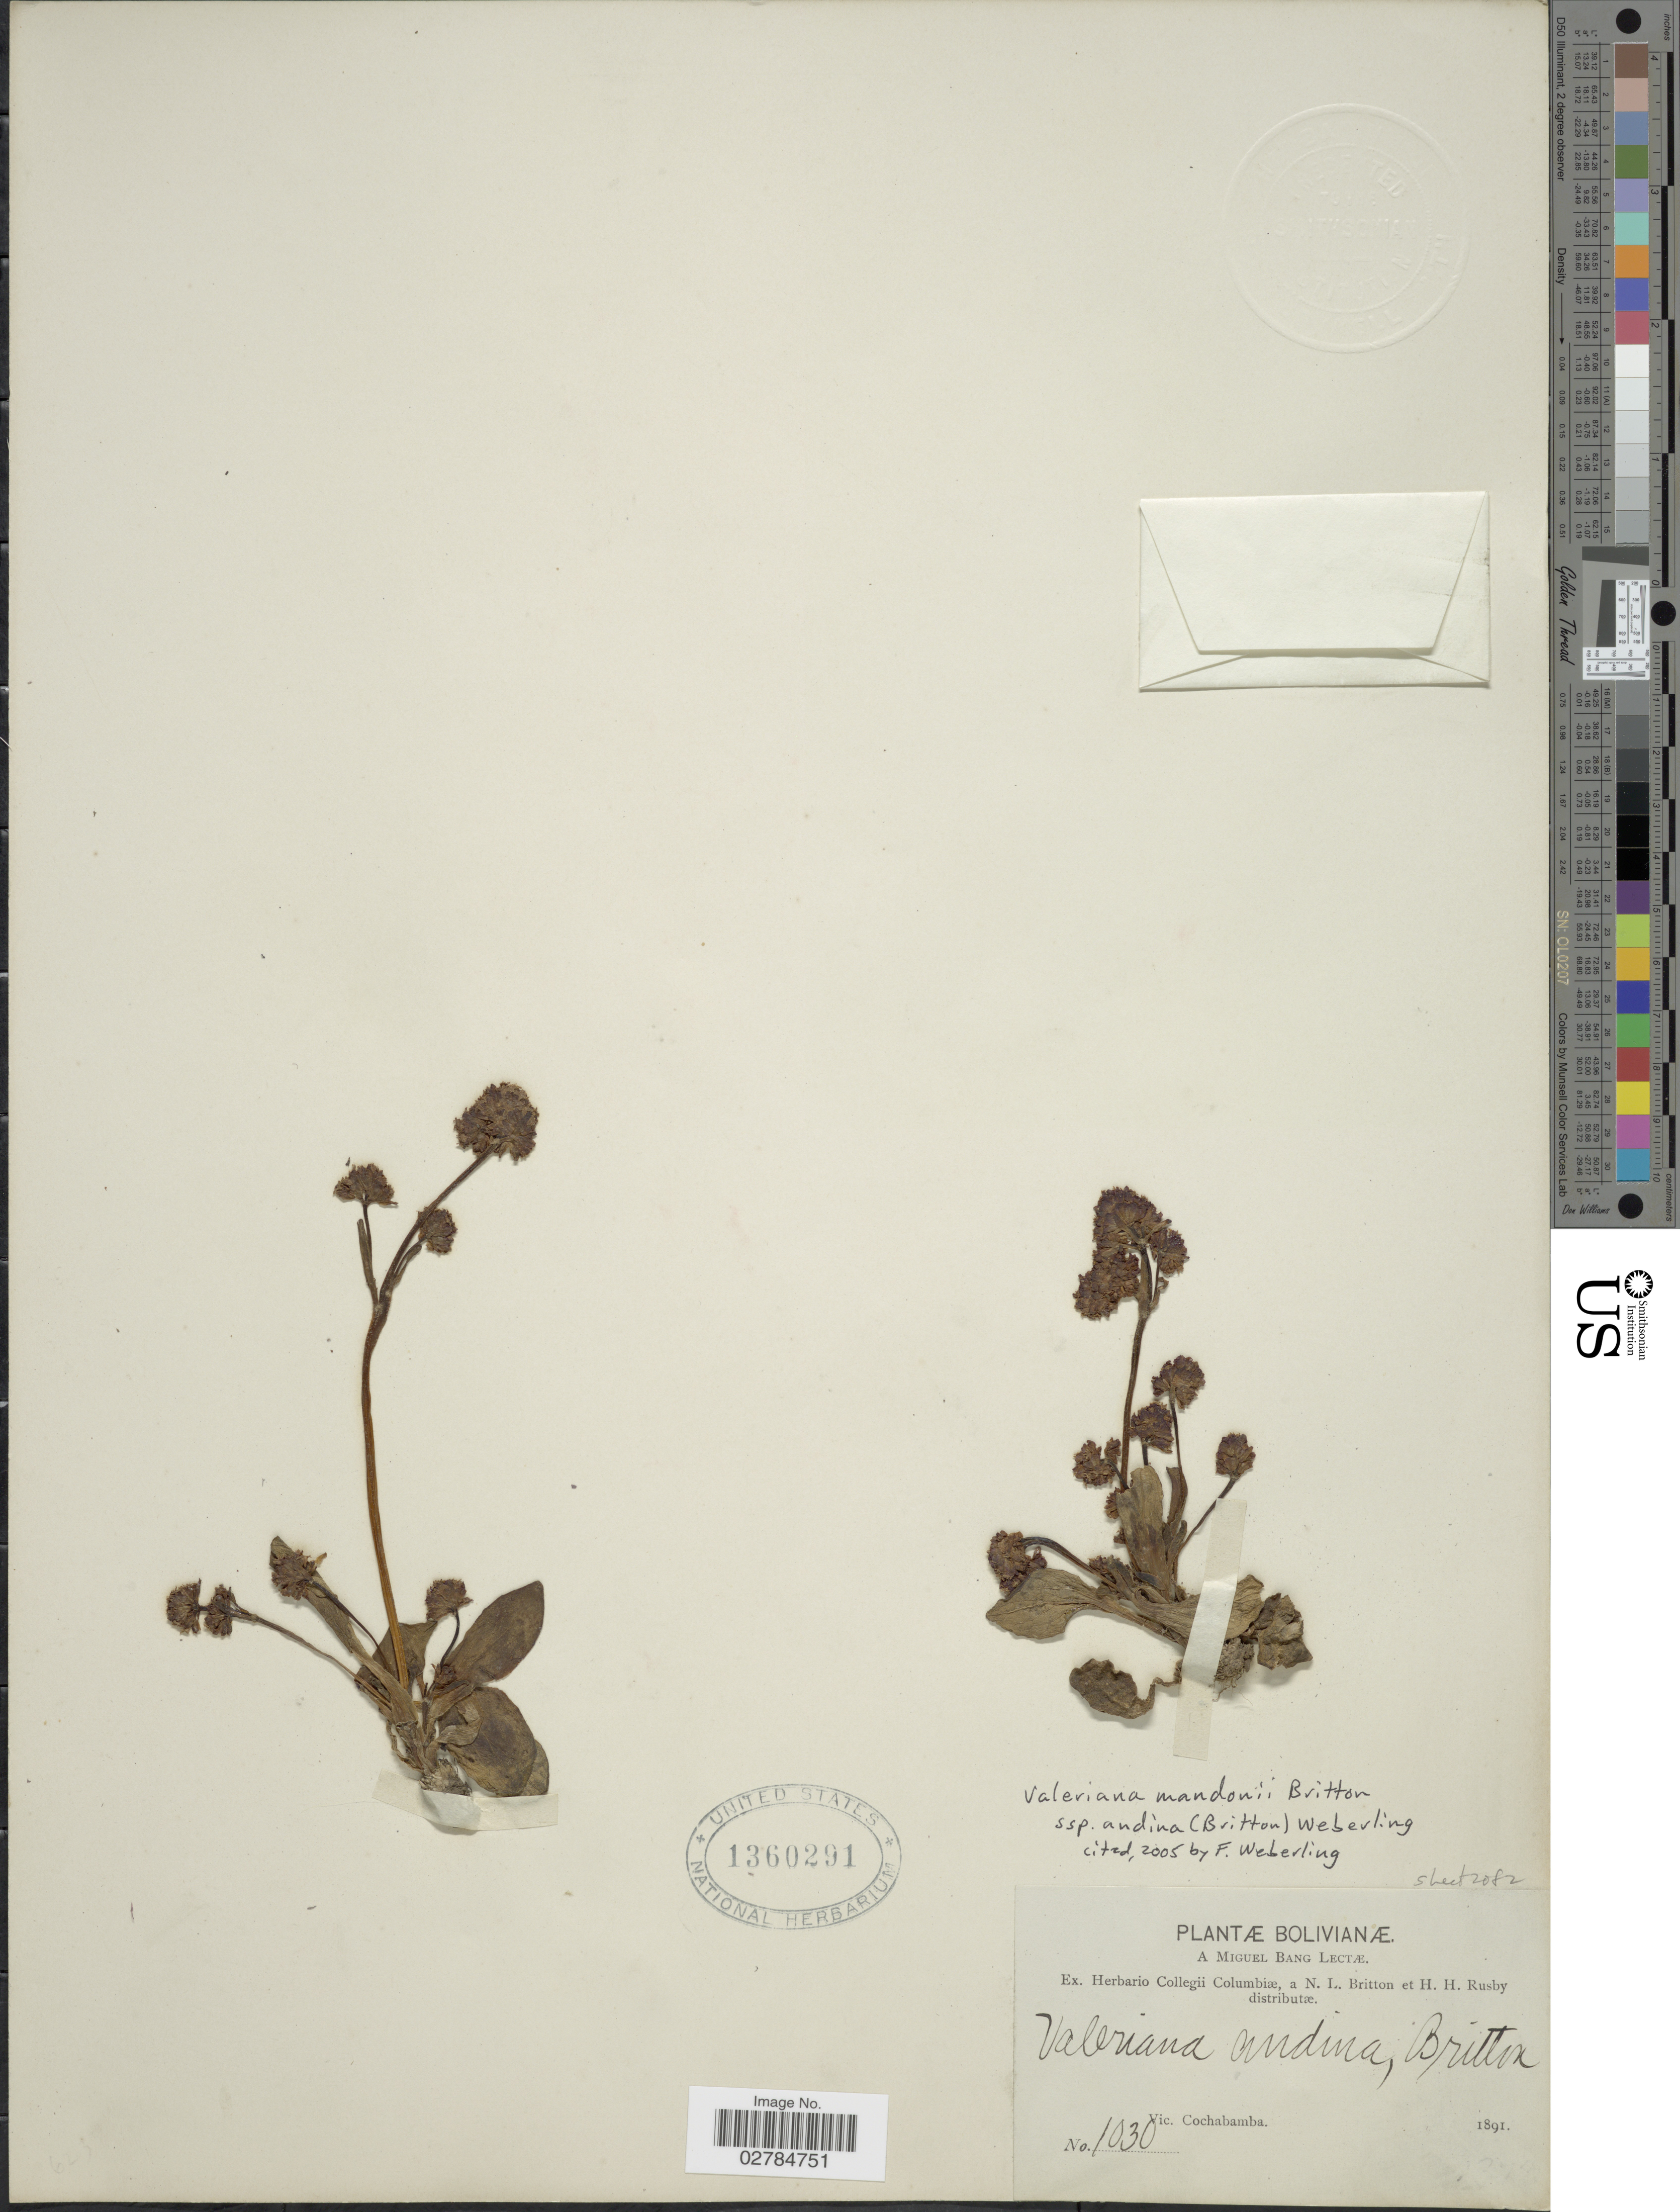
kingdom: Plantae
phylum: Tracheophyta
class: Magnoliopsida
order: Dipsacales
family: Caprifoliaceae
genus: Valeriana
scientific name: Valeriana mandonii subsp. andina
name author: (Britton) Weberl.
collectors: M. Bang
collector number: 1030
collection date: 1891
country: Bolivia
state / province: Cochabamba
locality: Vic. Cochabamba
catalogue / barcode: US 1360291